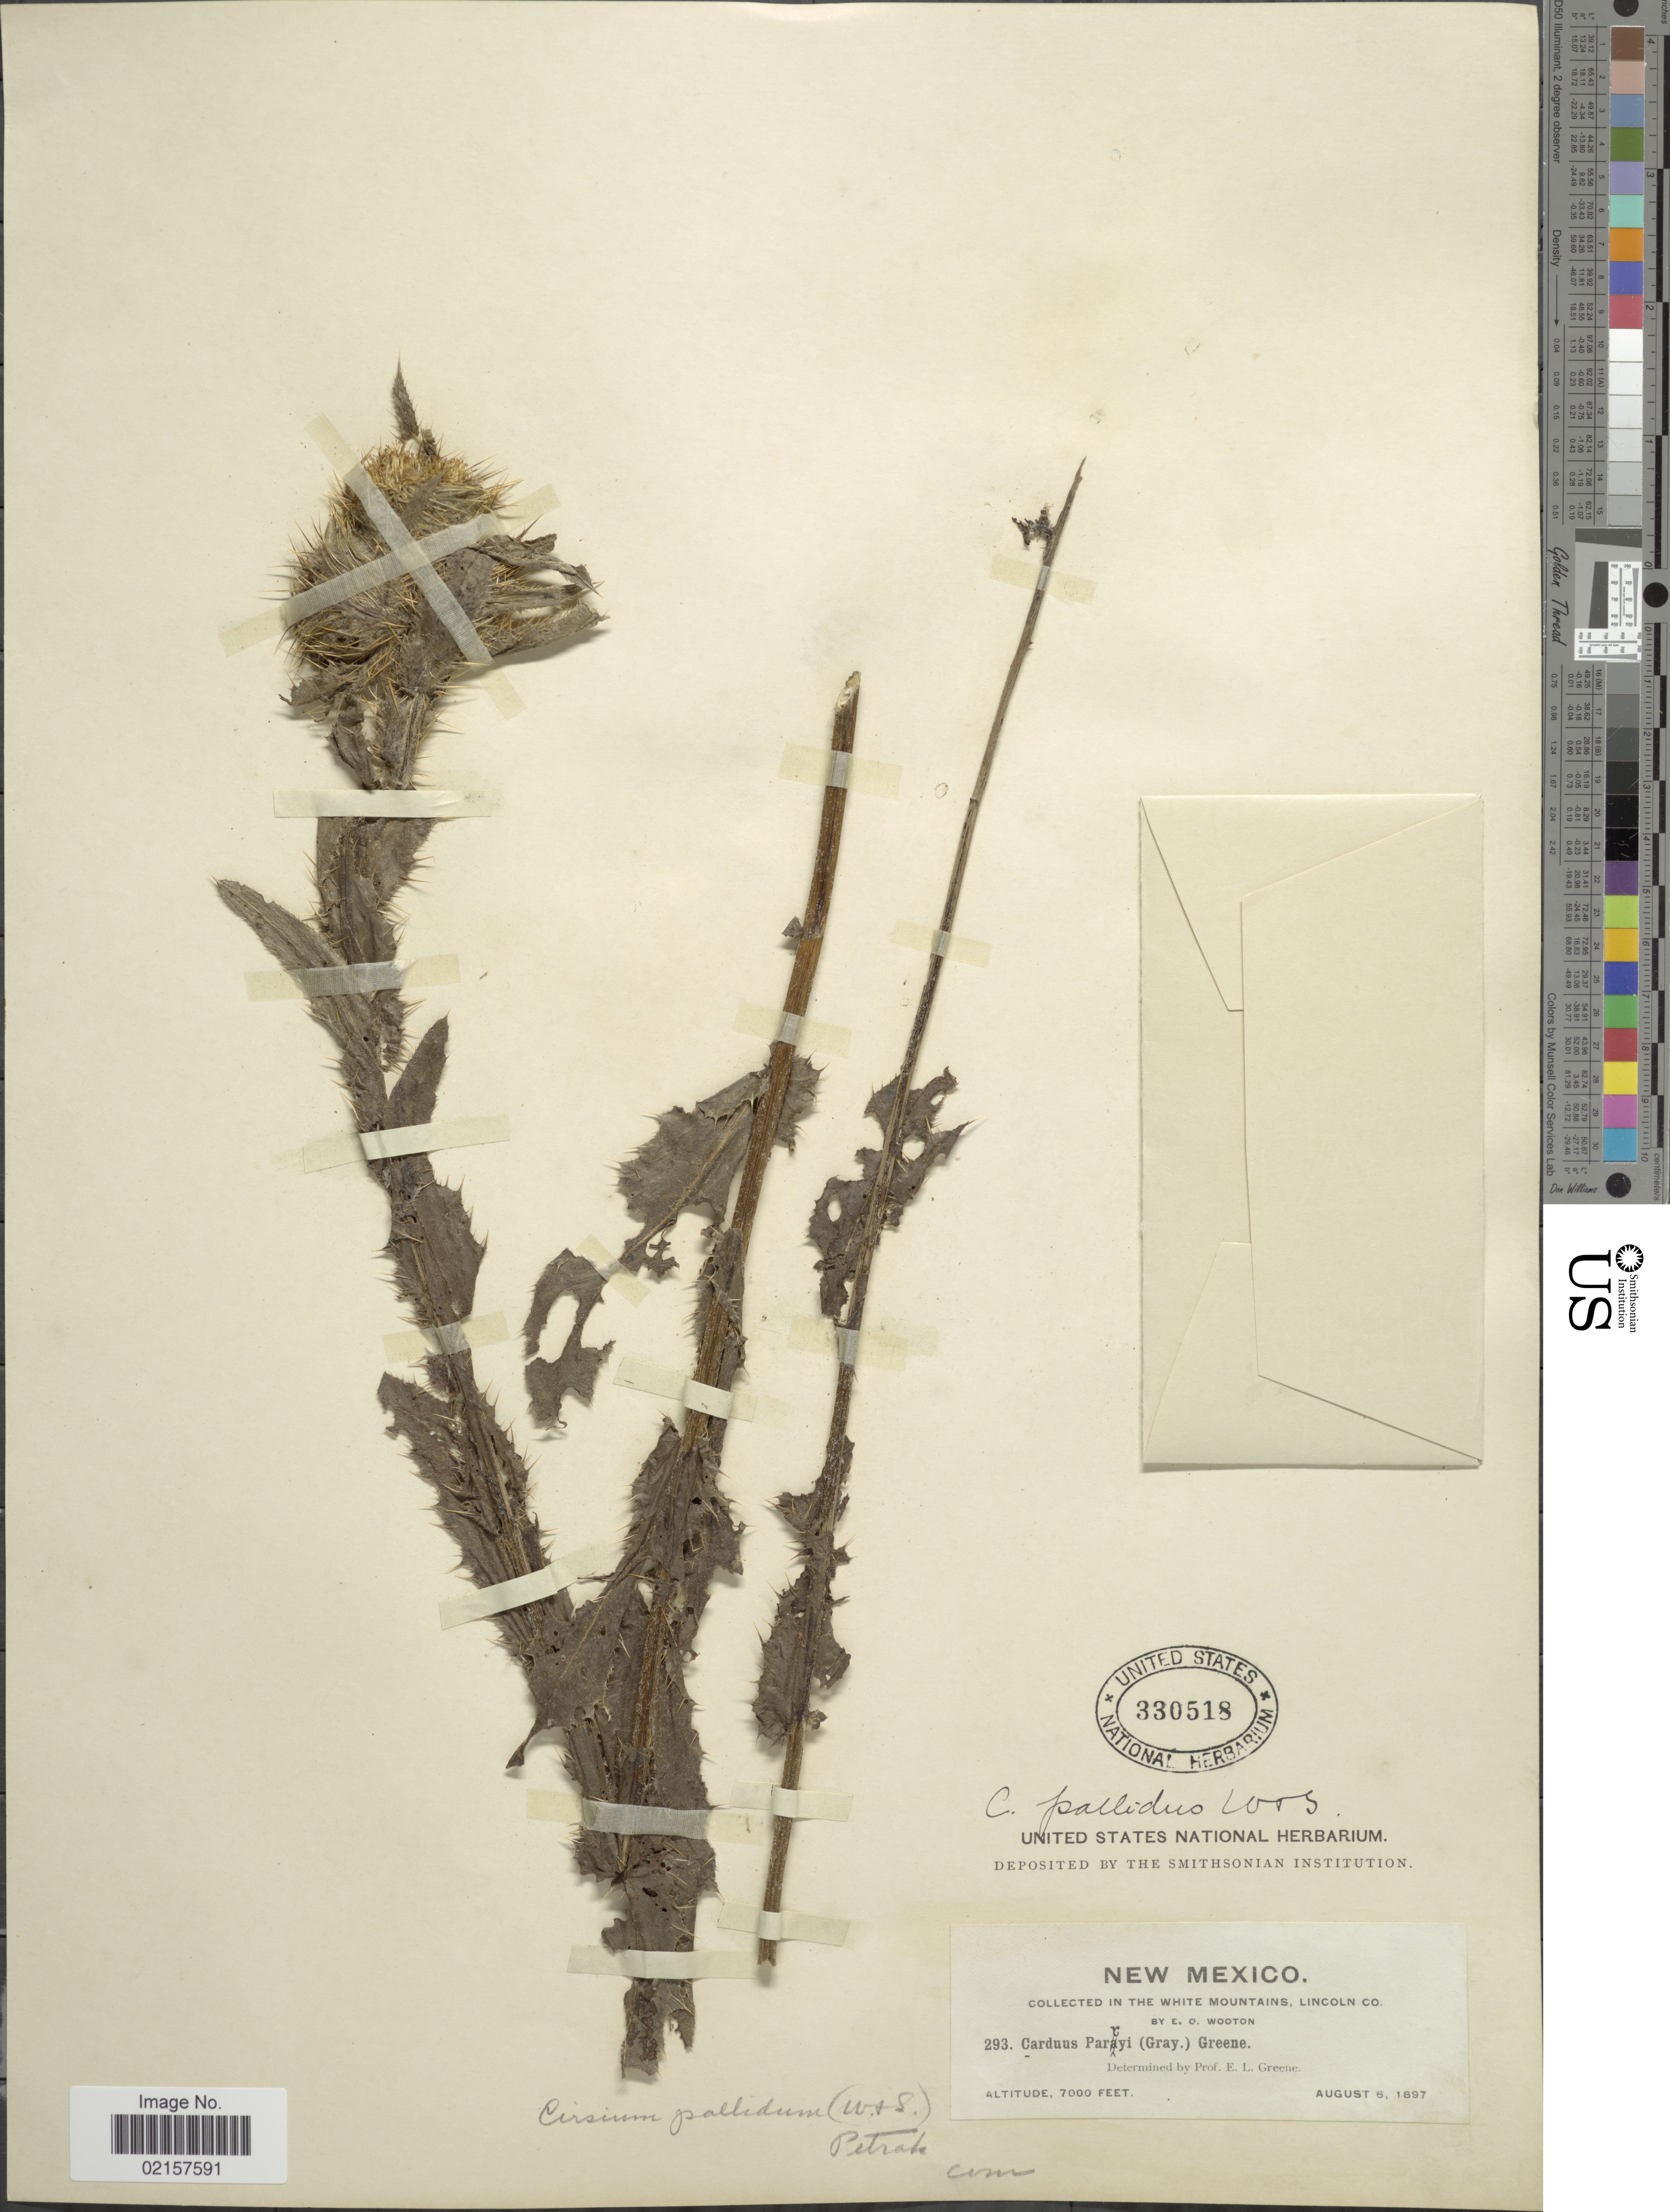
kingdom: Plantae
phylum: Tracheophyta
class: Magnoliopsida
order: Asterales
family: Asteraceae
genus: Cirsium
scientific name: Cirsium parryi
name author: (A. Gray) Petr.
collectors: E. O. Wooton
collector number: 293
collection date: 1897-08-06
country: United States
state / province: New Mexico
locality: White Mountains, Lincoln co.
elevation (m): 2134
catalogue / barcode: US 330518